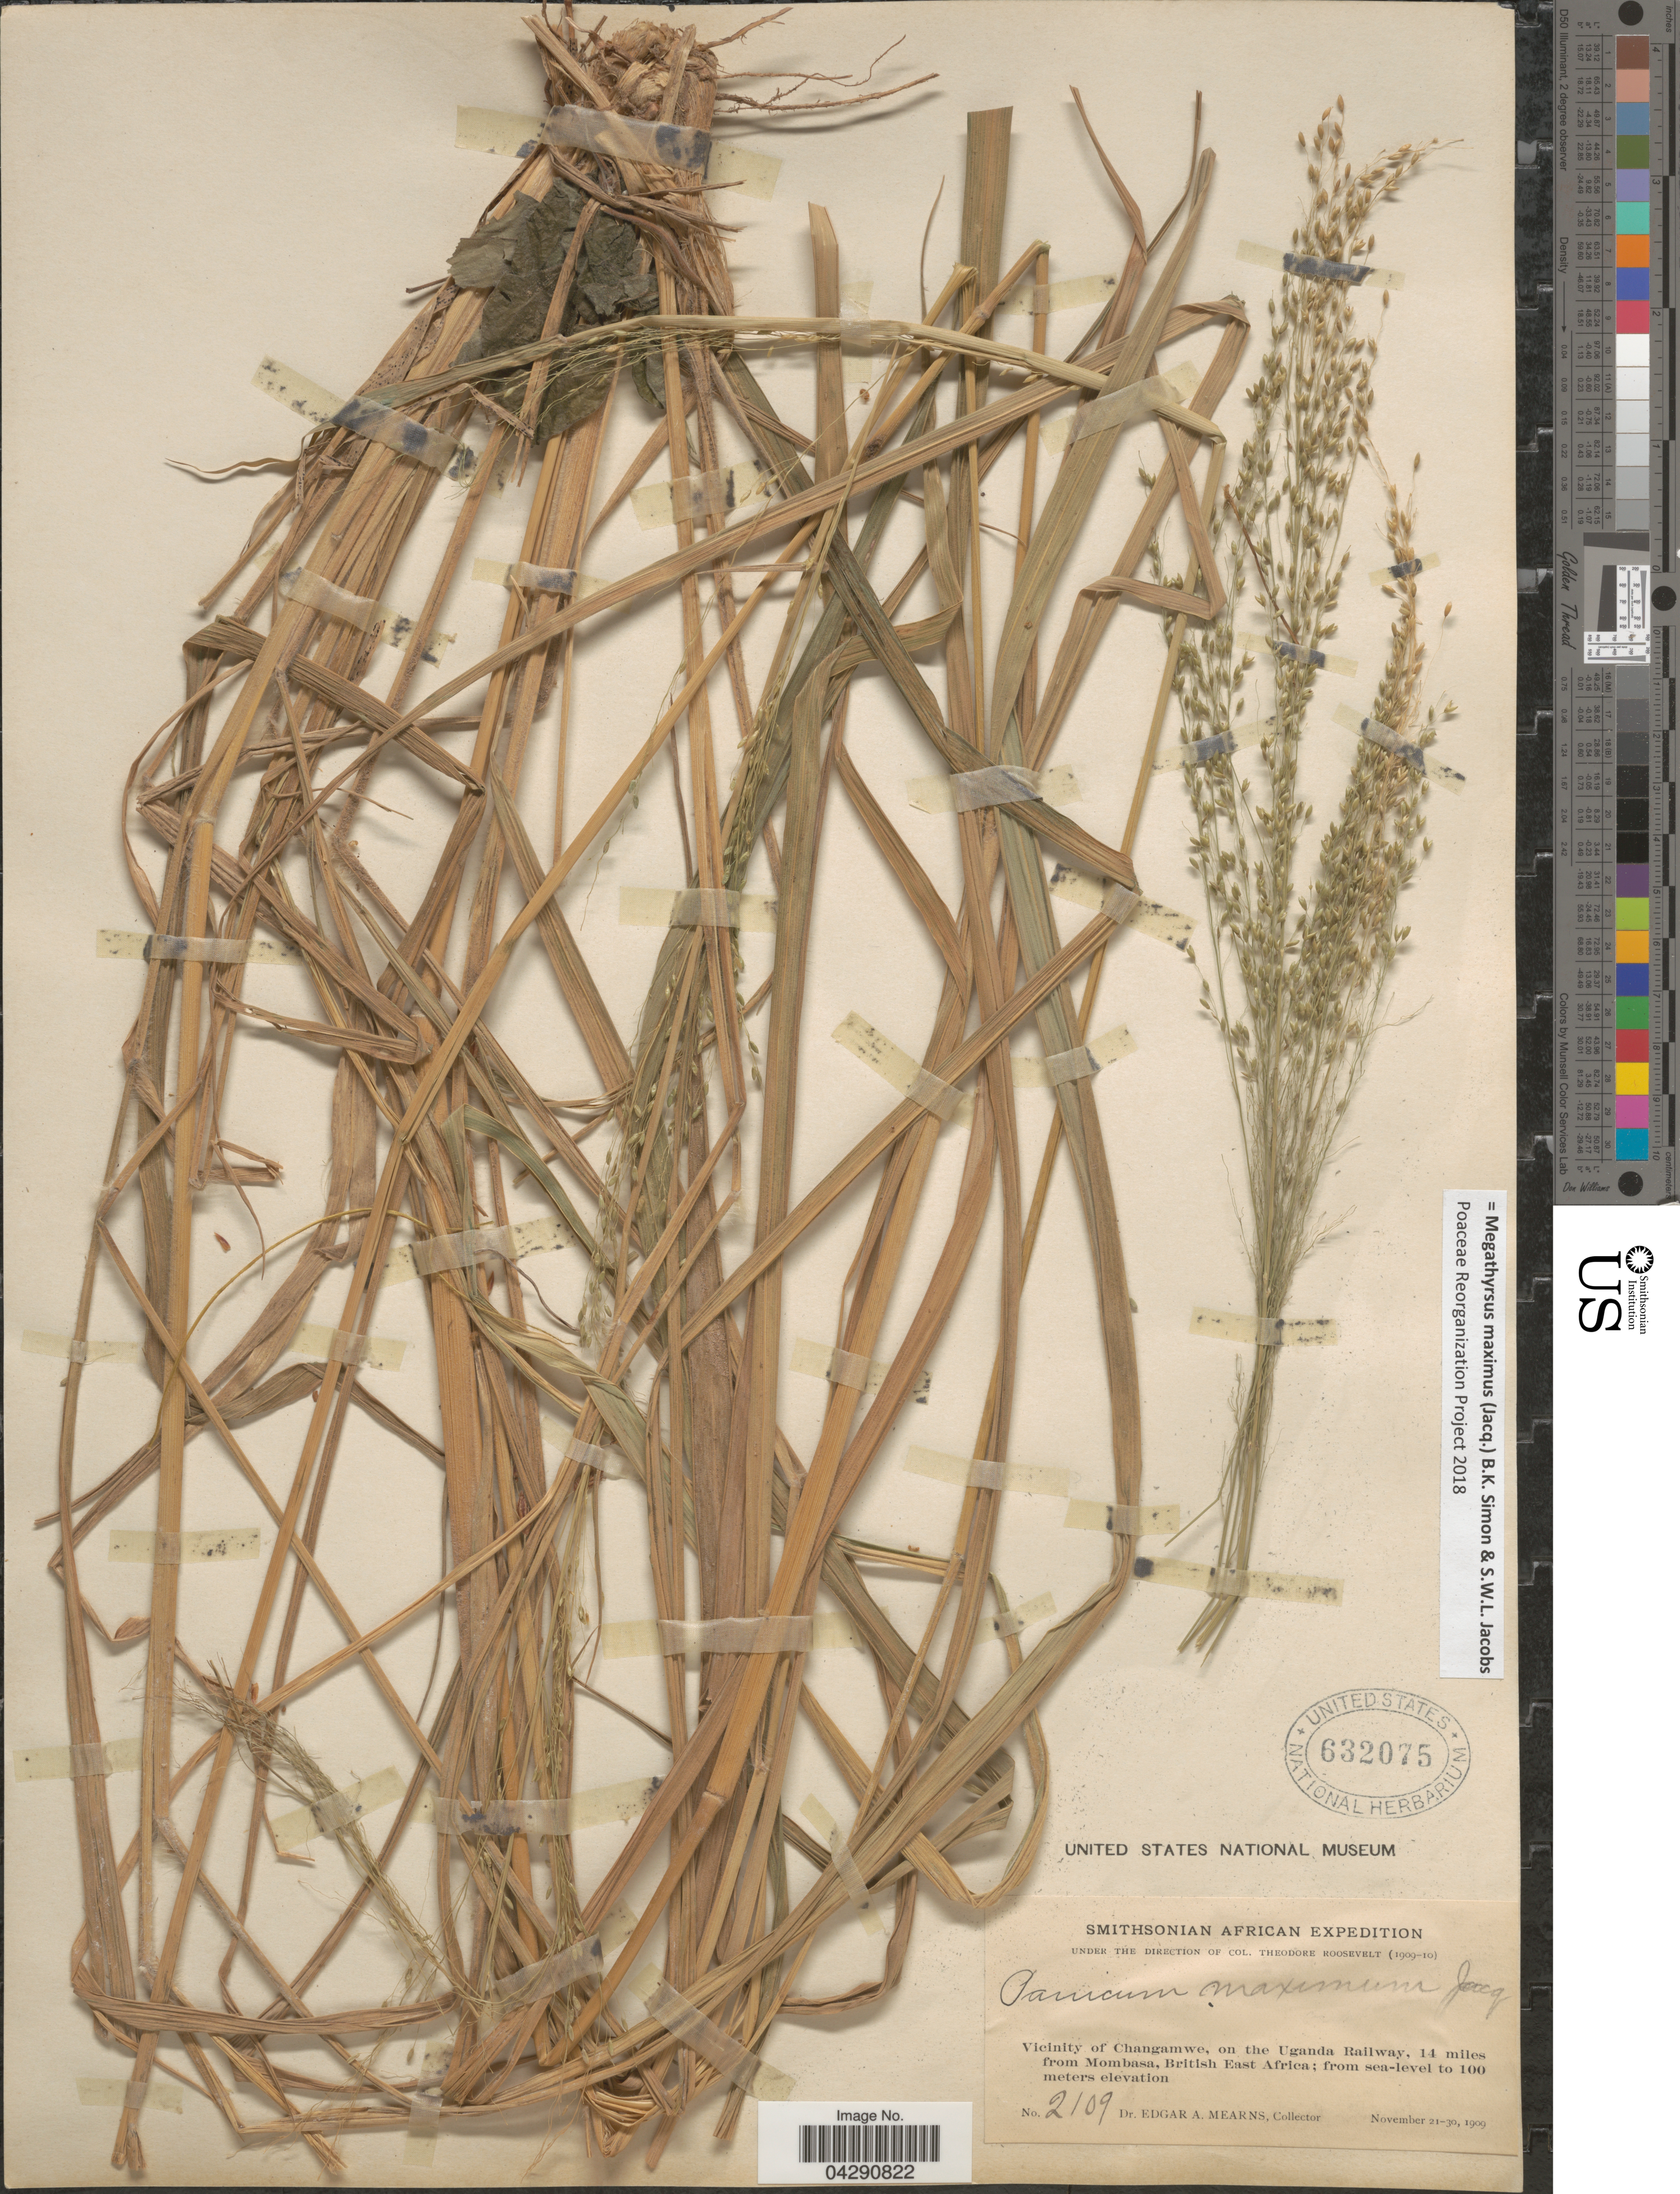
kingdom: Plantae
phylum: Tracheophyta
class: Liliopsida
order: Poales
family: Poaceae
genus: Megathyrsus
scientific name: Megathyrsus maximus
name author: (Jacq.) B.K. Simon & S.W.L. Jacobs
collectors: E. A. Mearns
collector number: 2109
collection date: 1909-11-21/1909-11-30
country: Kenya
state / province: Mombasa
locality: Smithsonian African Expedition. Vicinity of Changamwe, on the Uganda Railway, 14 miles from Mombasa, British East Africa.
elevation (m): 0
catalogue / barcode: US 632075